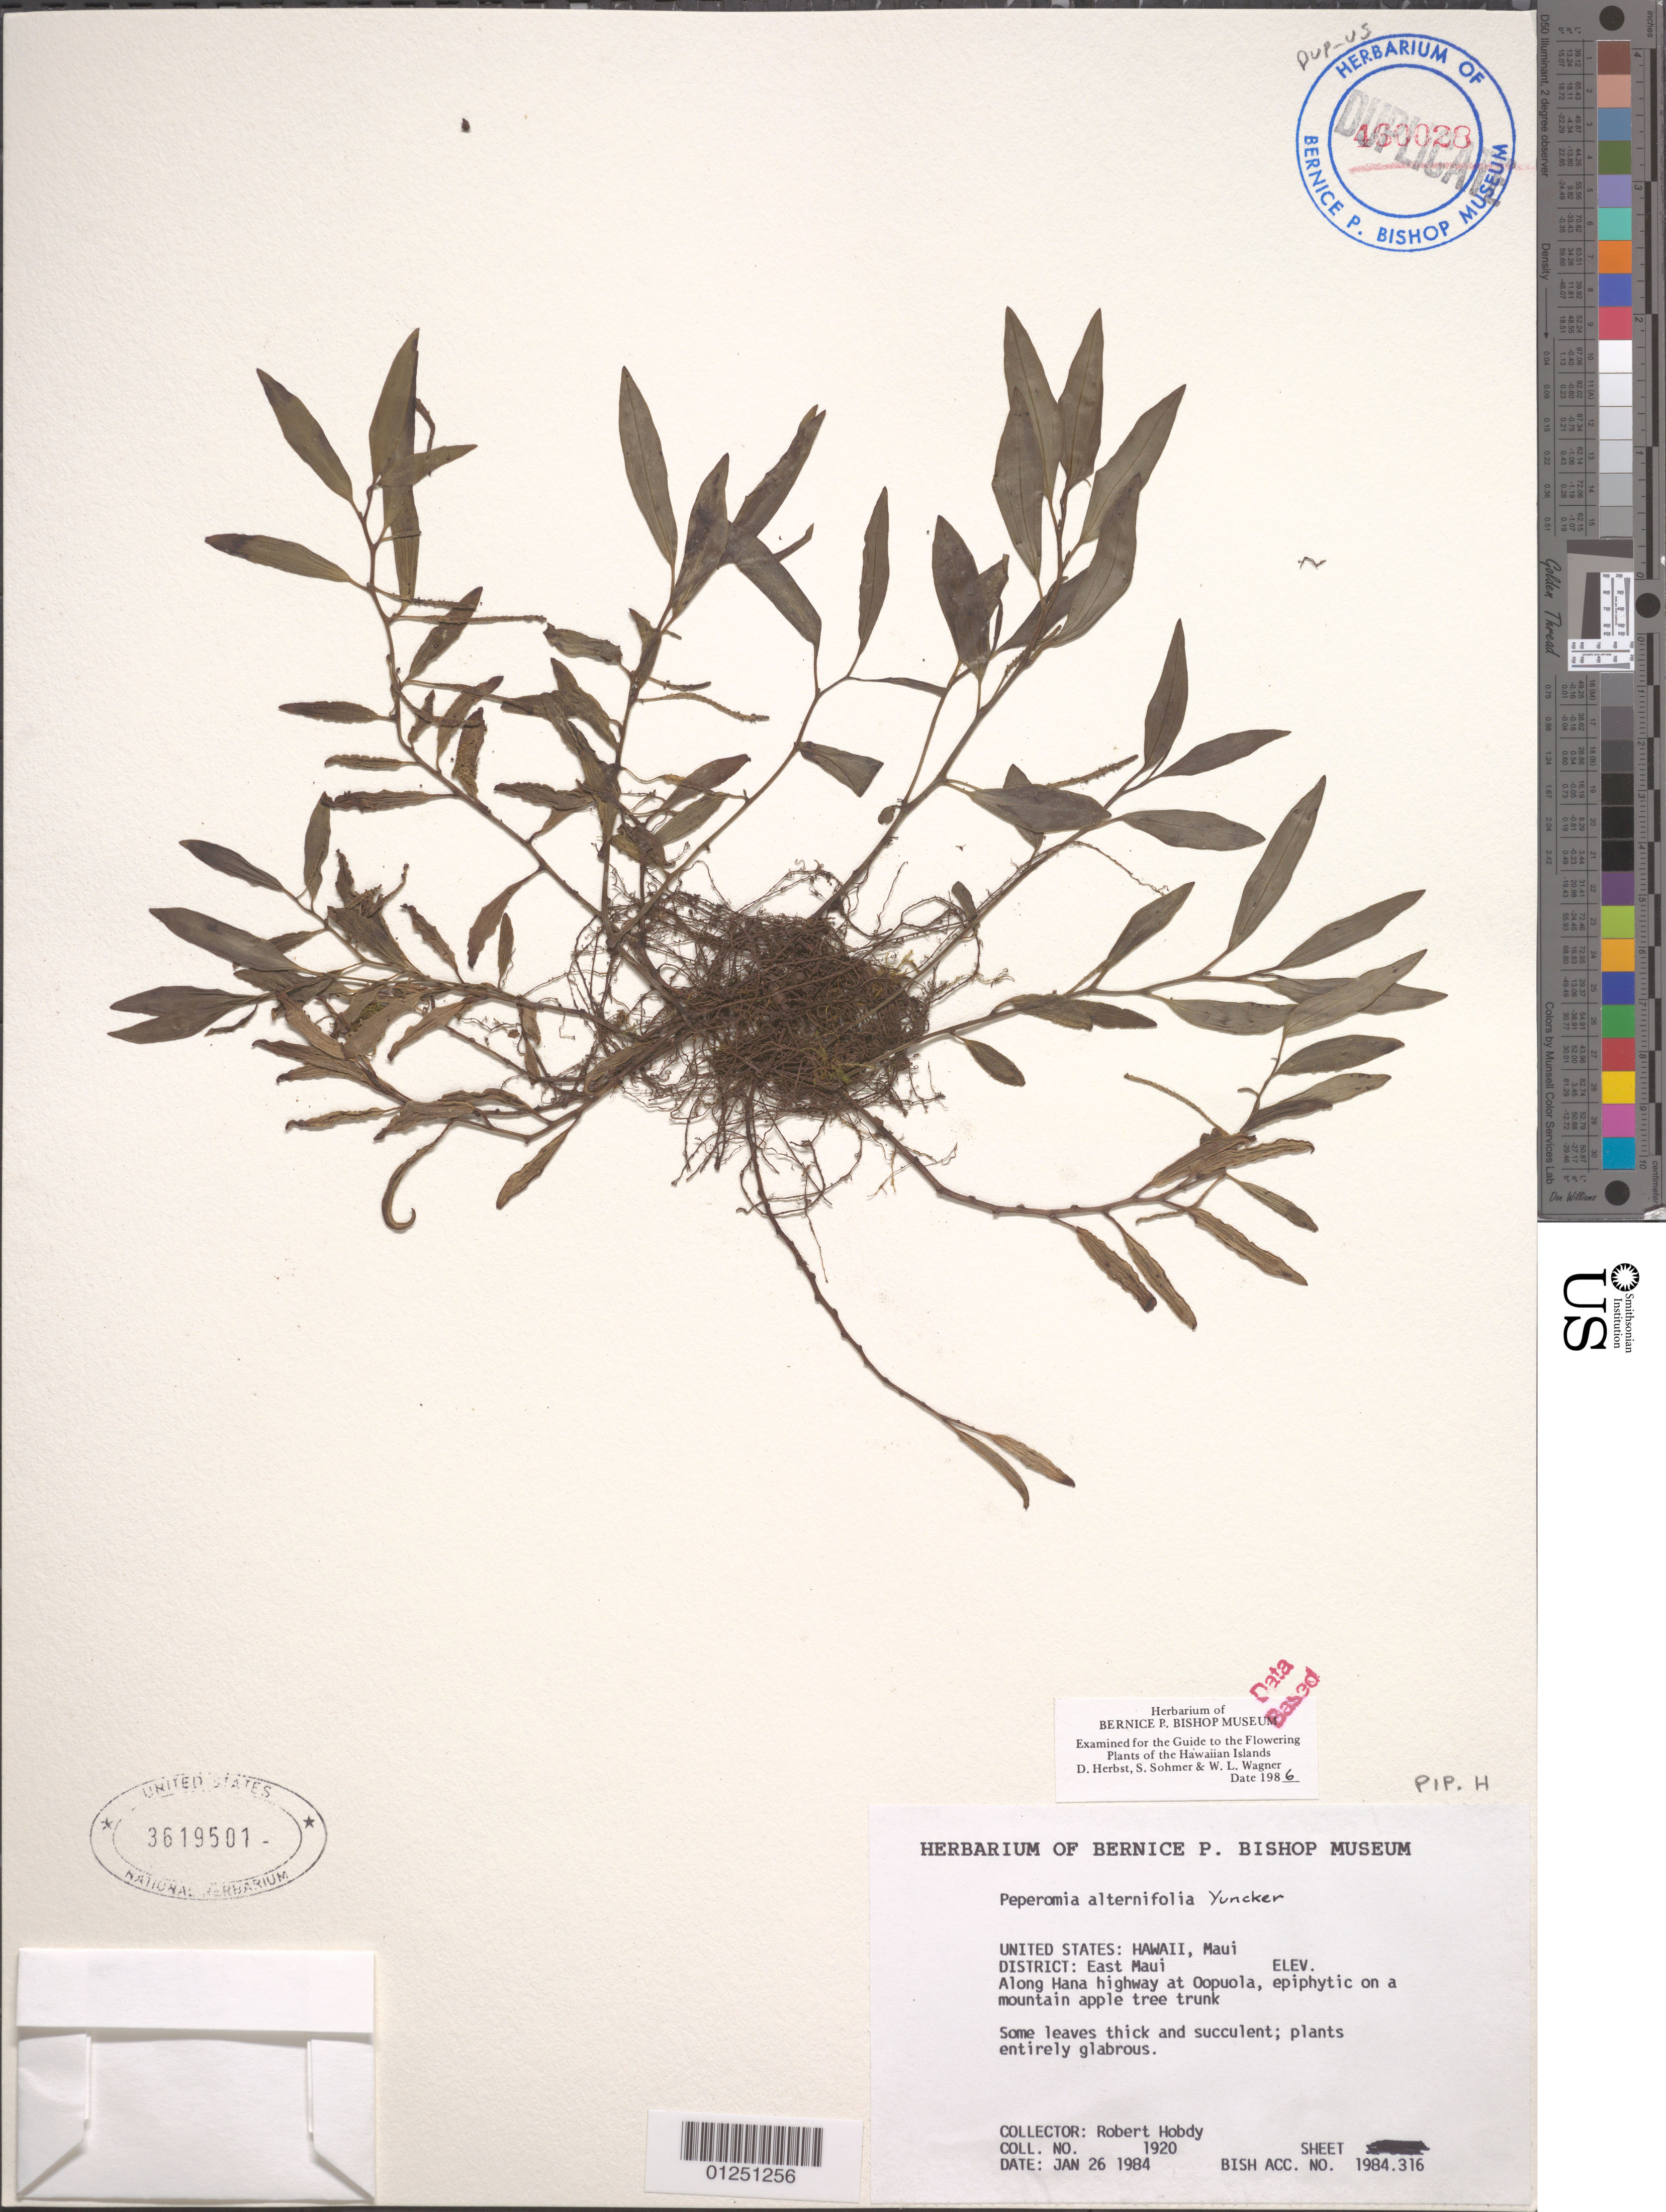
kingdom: Plantae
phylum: Tracheophyta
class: Magnoliopsida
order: Piperales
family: Piperaceae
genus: Peperomia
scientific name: Peperomia alternifolia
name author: Yunck.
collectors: R. Hobdy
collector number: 1920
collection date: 1984-01-26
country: United States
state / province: Hawaii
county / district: Maui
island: Maui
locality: East Maui, along Hana highway at Oopuola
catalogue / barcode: US 3619501